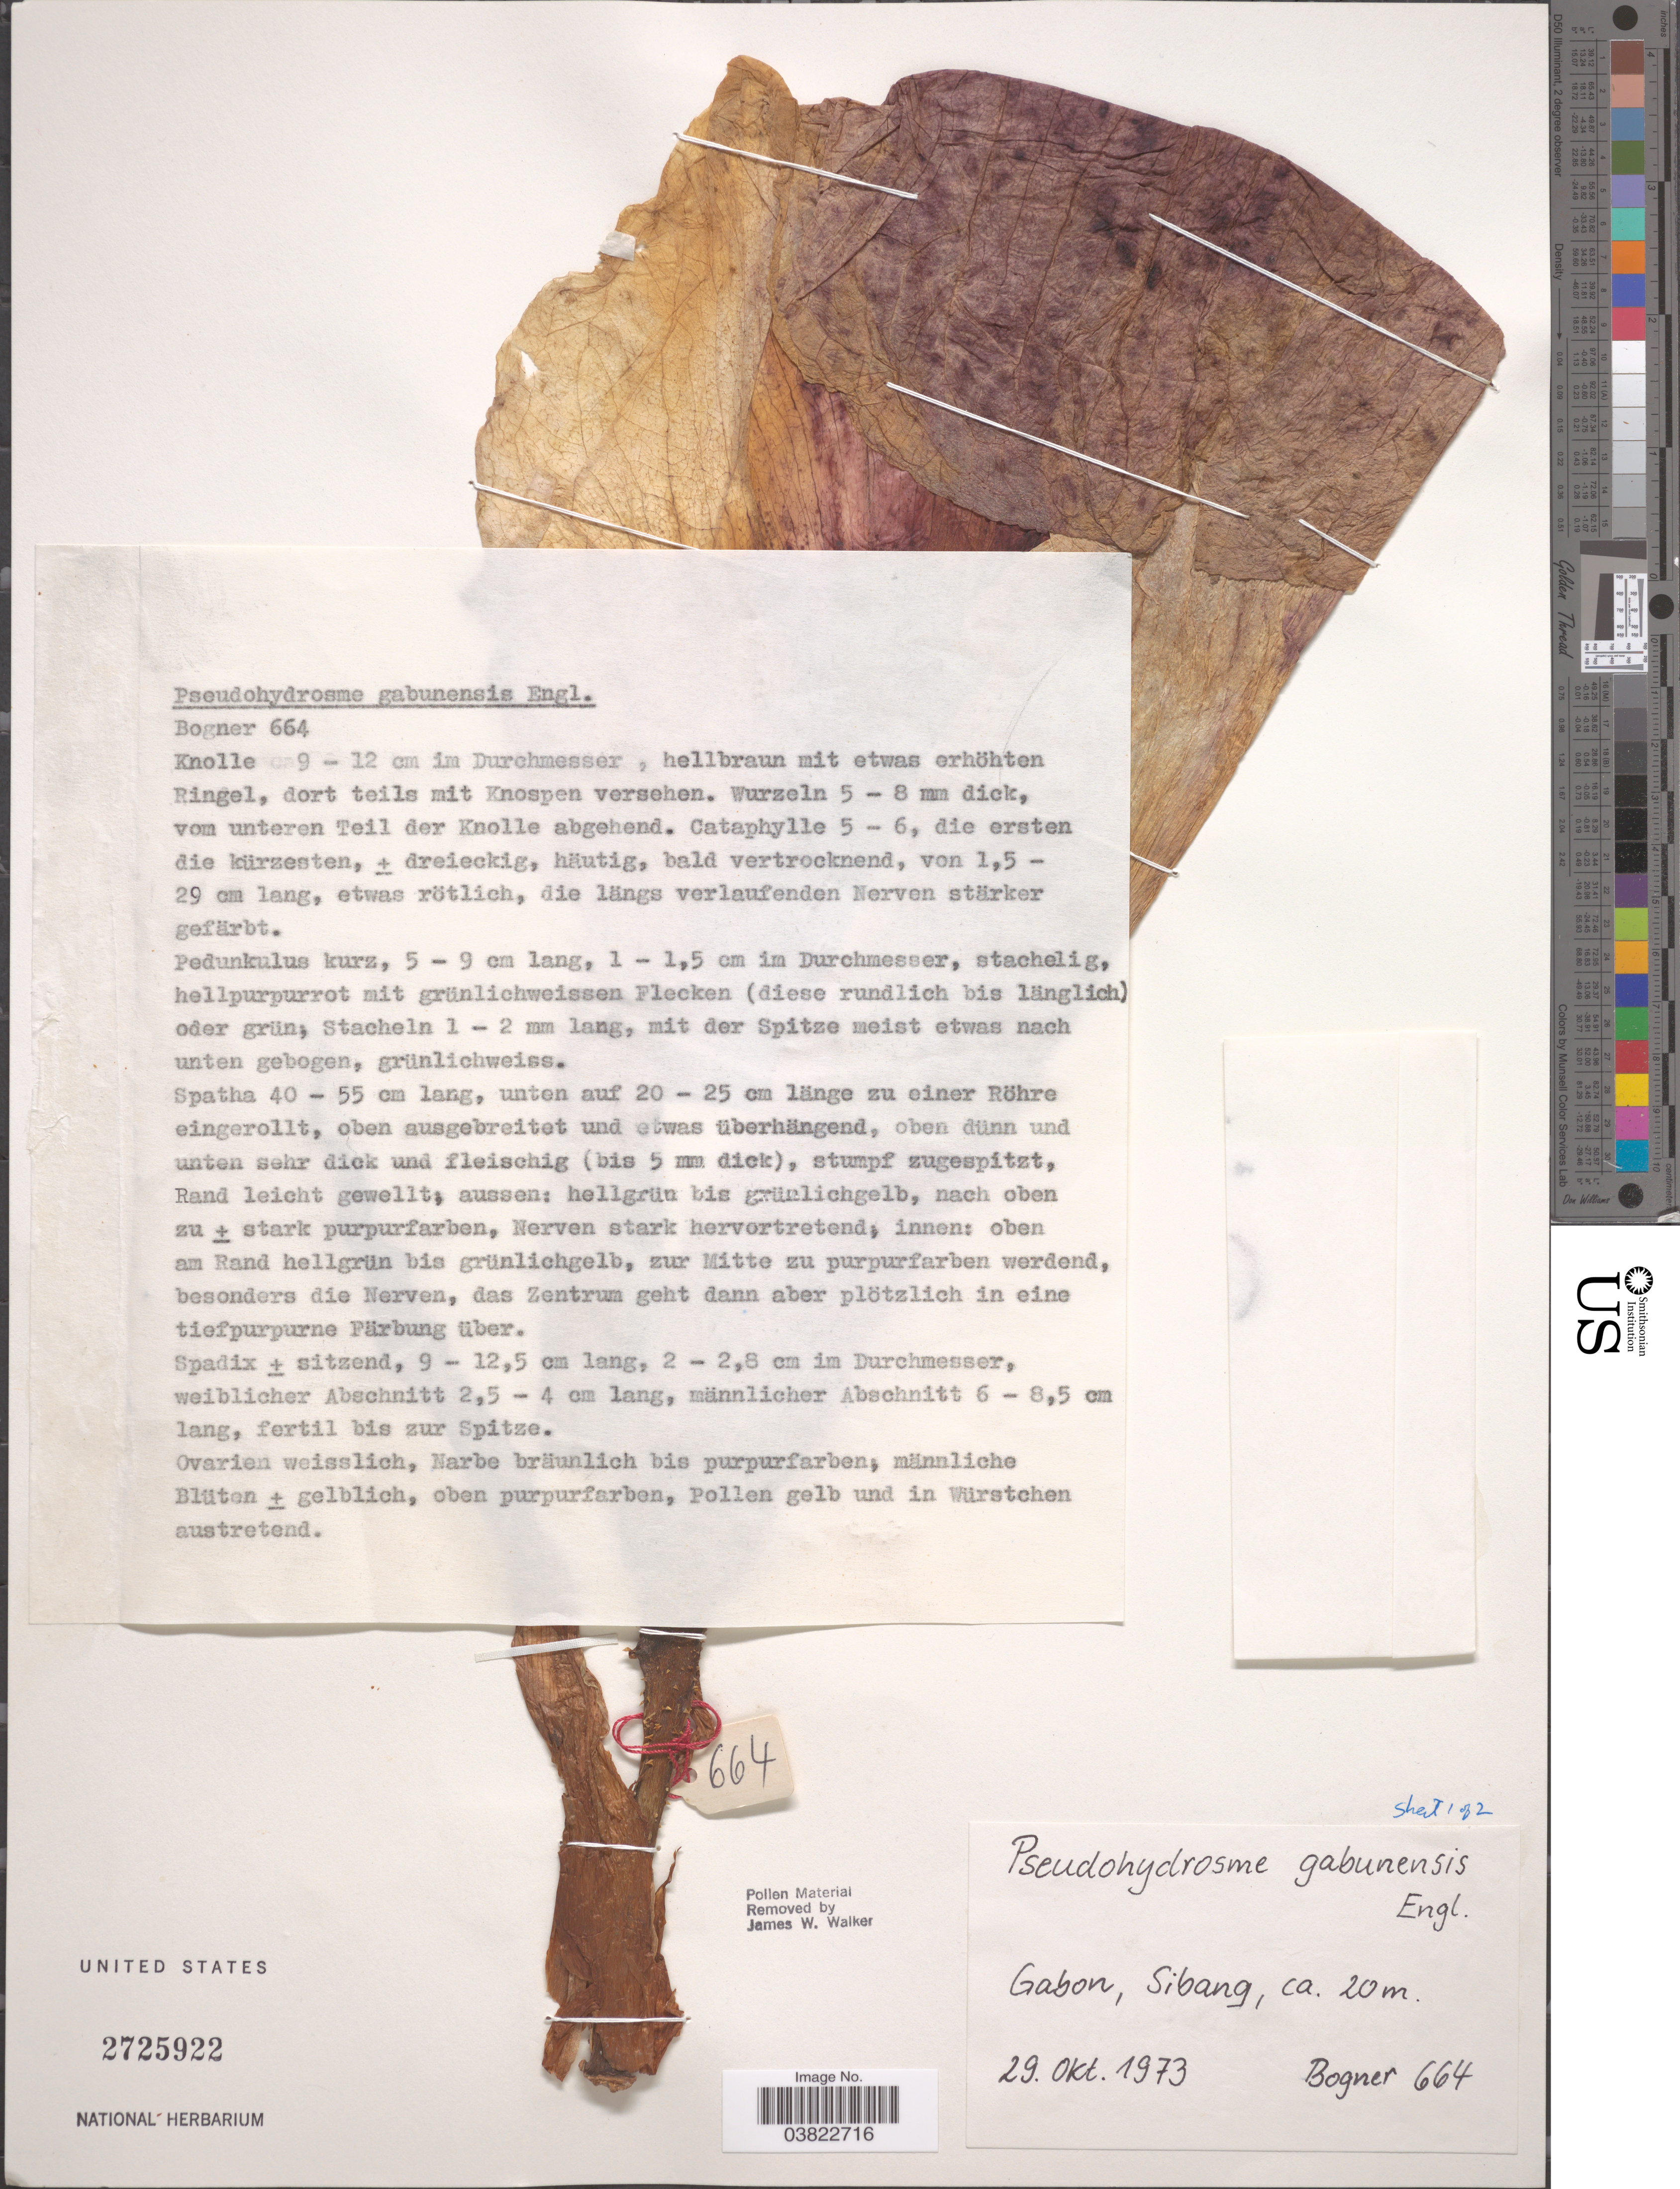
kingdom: Plantae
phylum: Tracheophyta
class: Liliopsida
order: Alismatales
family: Araceae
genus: Pseudohydrosme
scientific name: Pseudohydrosme gabunensis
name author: Engl.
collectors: Bogner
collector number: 664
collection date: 1973-10-29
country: Gabon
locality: Sibang.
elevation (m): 20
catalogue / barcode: US 2725922